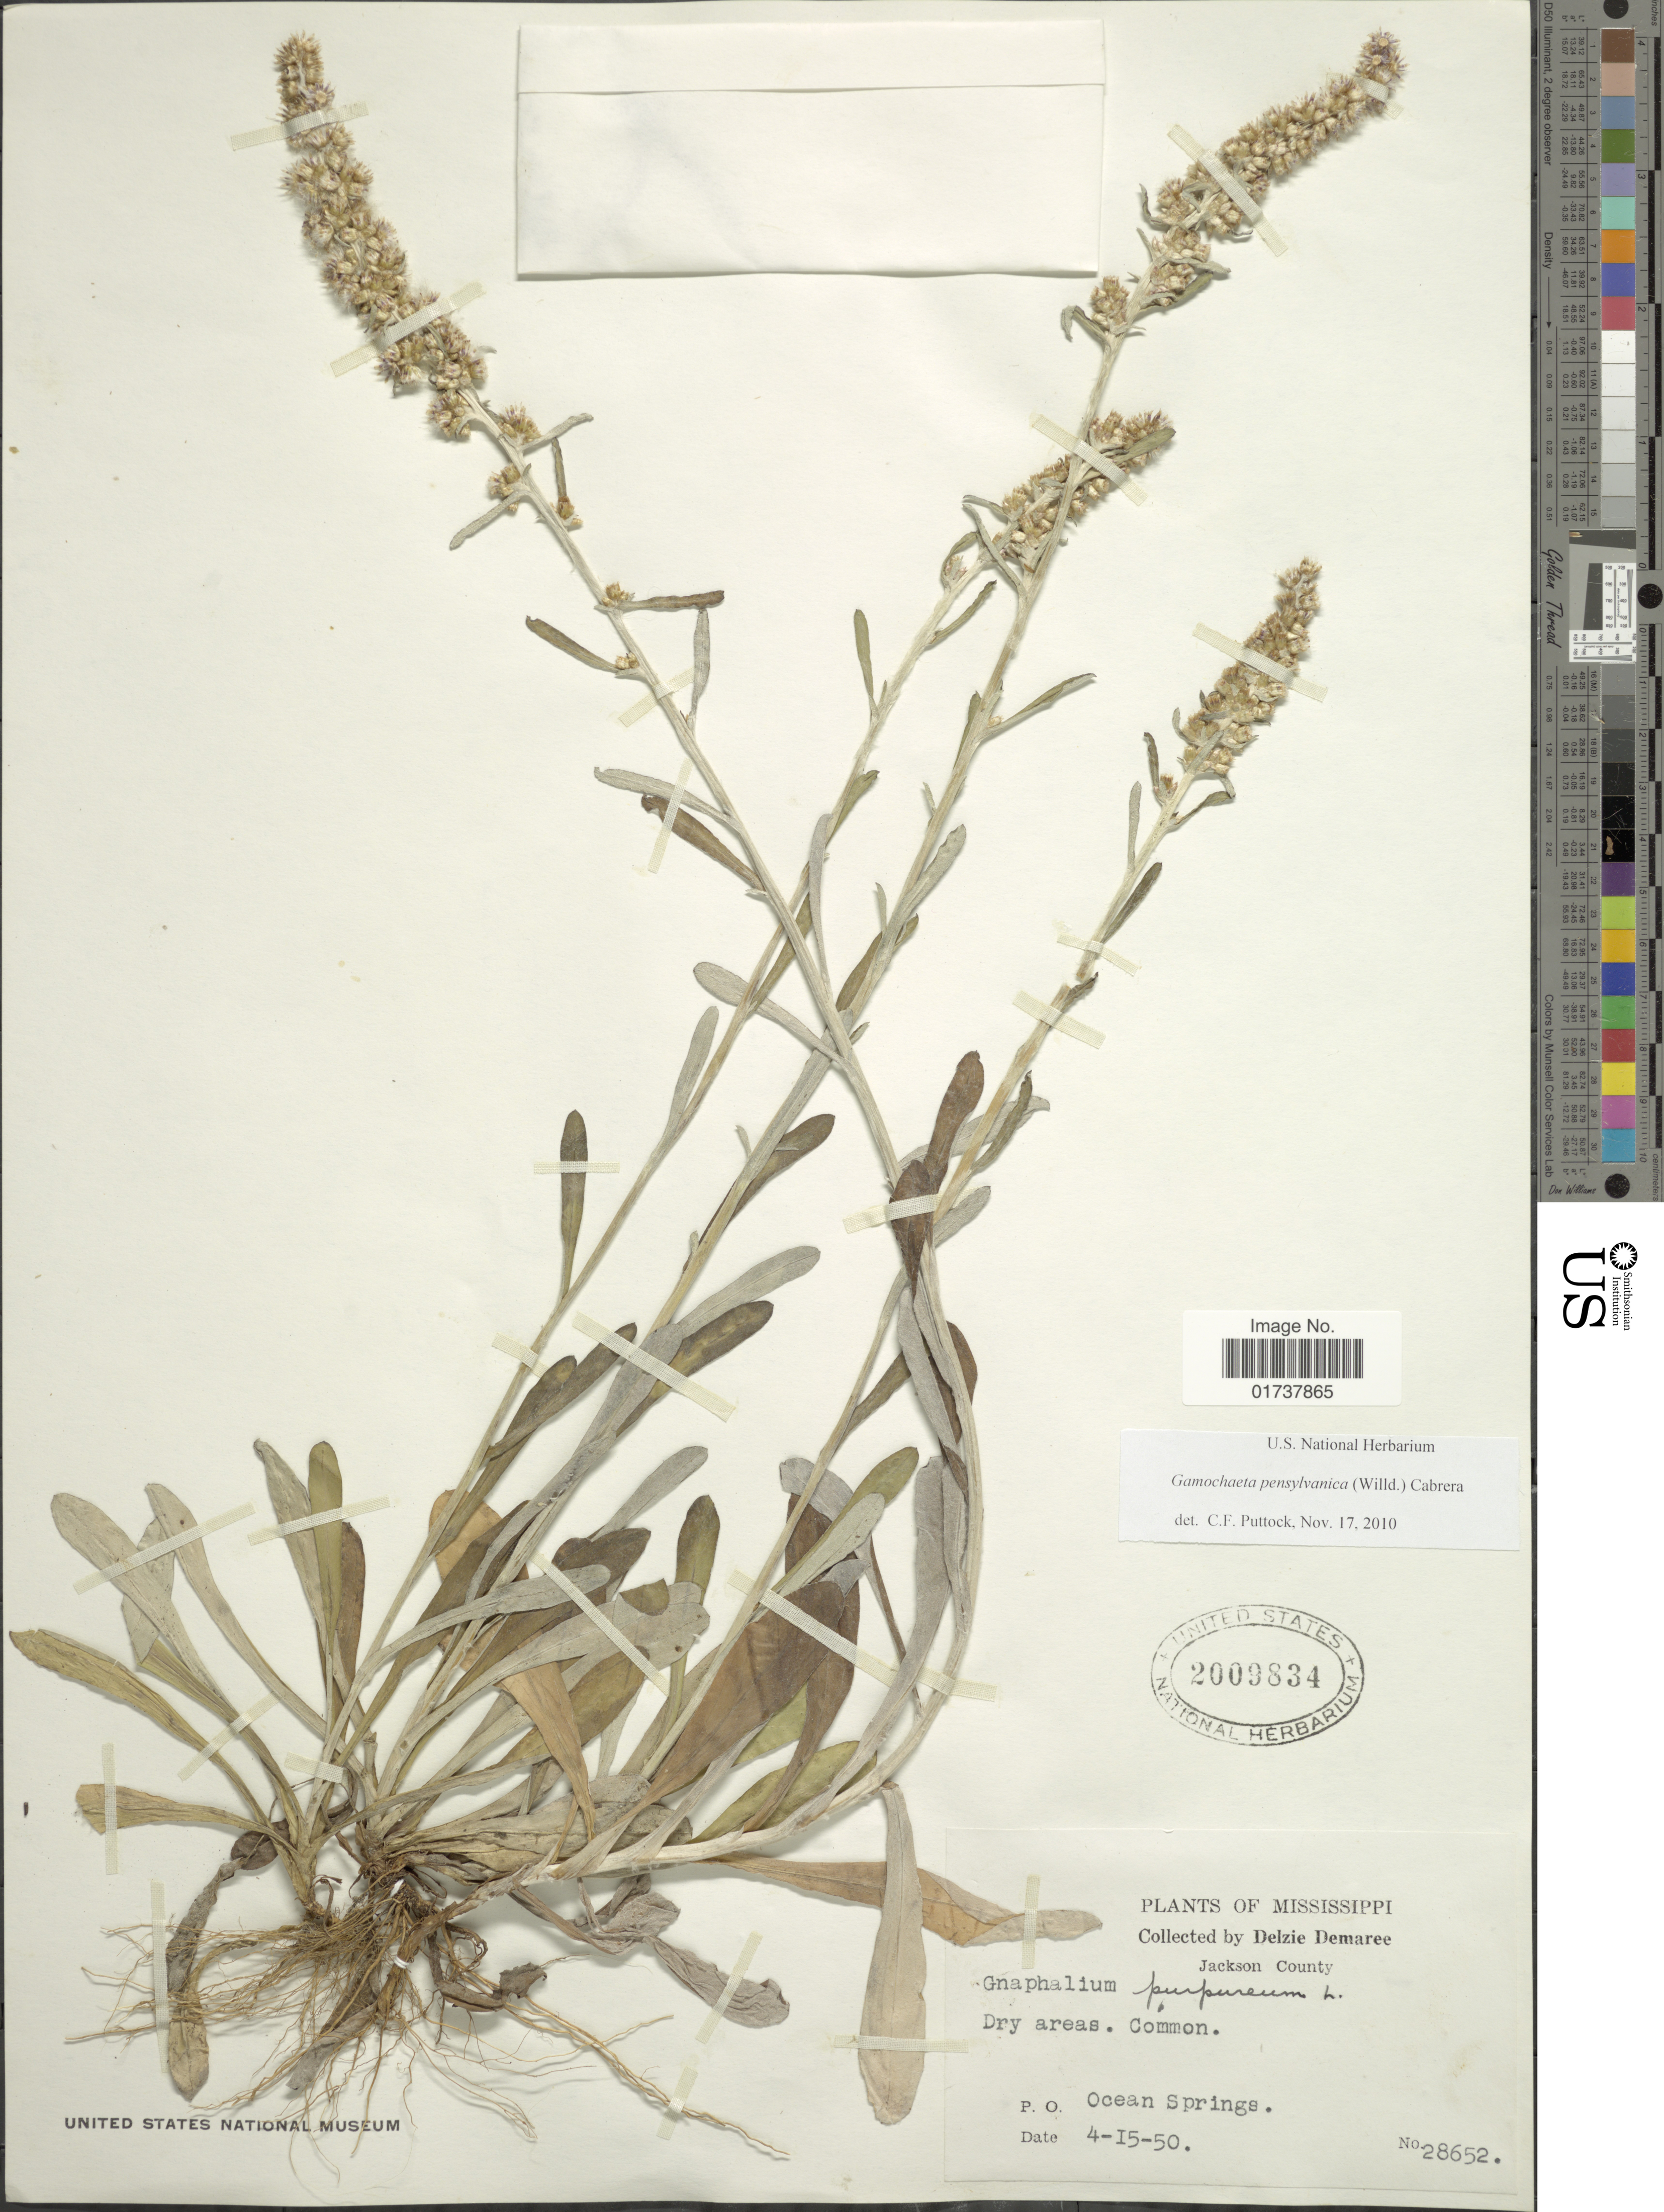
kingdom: Plantae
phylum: Tracheophyta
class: Magnoliopsida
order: Asterales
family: Asteraceae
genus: Gamochaeta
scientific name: Gamochaeta pensylvanica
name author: (Willd.) Cabrera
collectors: D. Demaree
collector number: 28652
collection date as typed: Transcribed d/m/y: 15/4/50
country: United States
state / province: Mississippi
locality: Jackson County, P.O. Ocean Spring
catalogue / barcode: US 2009834